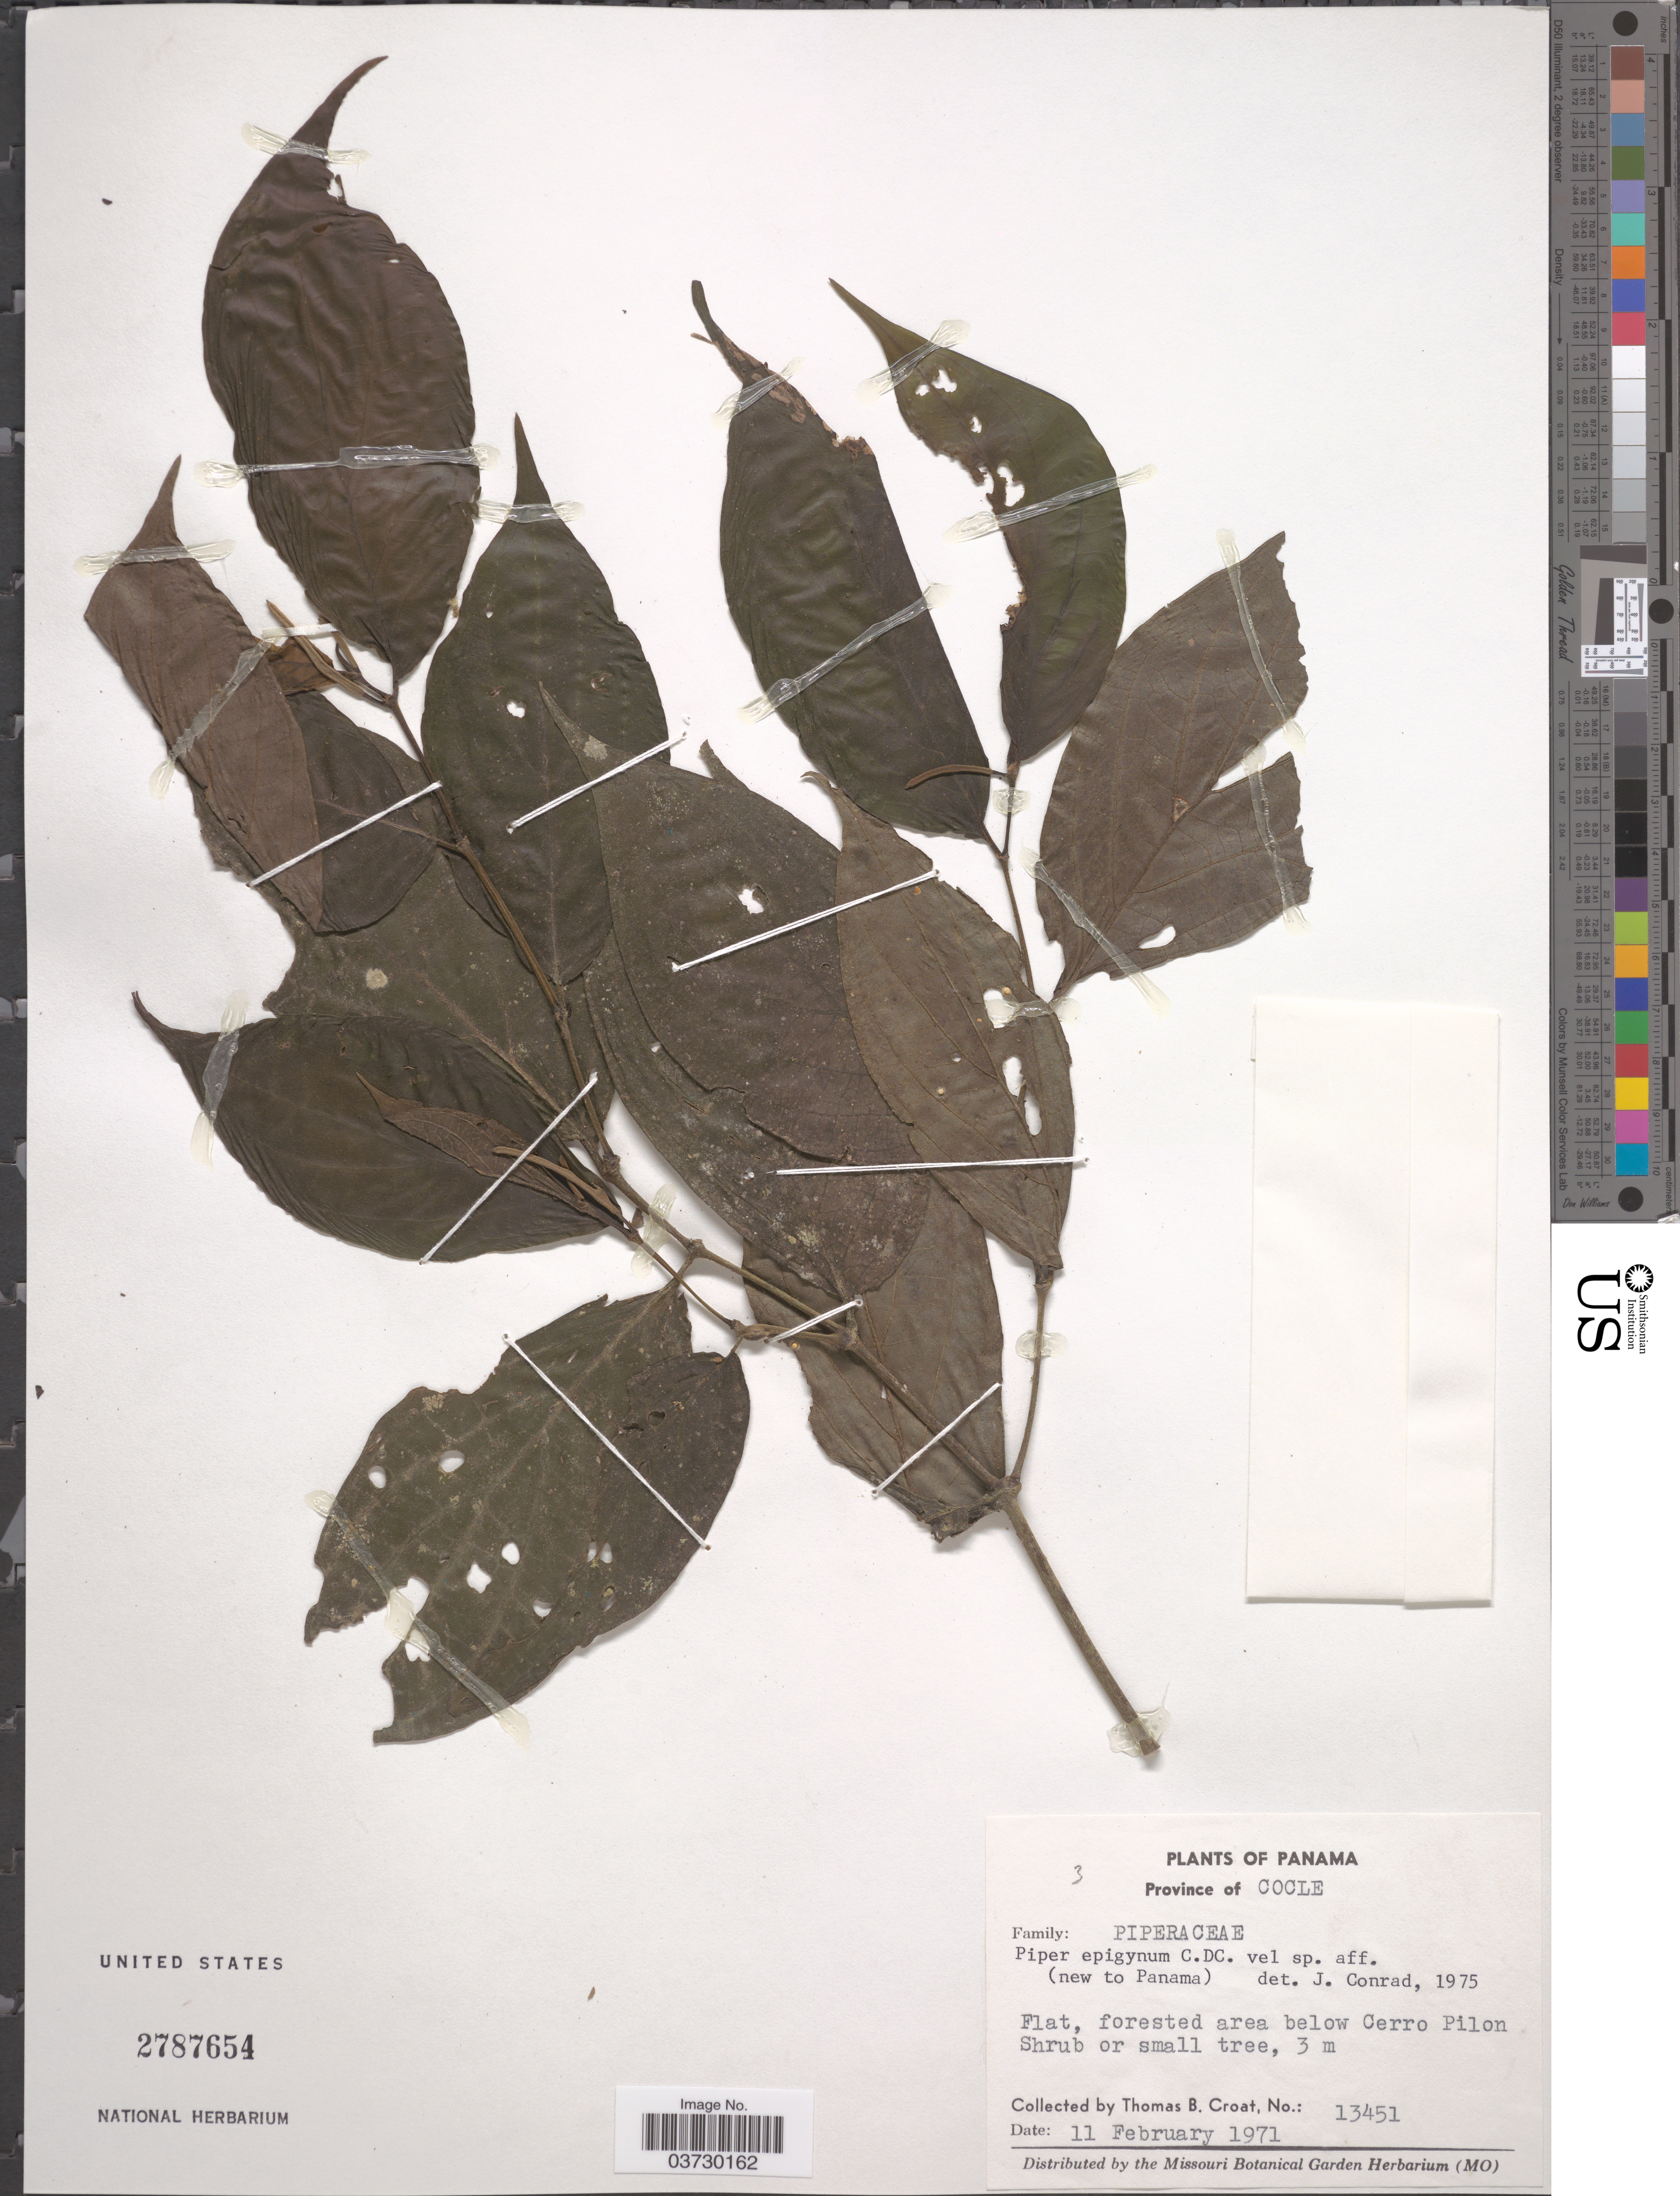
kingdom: Plantae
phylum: Tracheophyta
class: Magnoliopsida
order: Piperales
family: Piperaceae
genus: Piper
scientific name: Piper epigynium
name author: C. DC.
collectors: T. B. Croat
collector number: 13451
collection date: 1971-02-11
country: Panama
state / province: Cocle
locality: Flat, forested area below Cerro Pilon.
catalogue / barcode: US 2787654